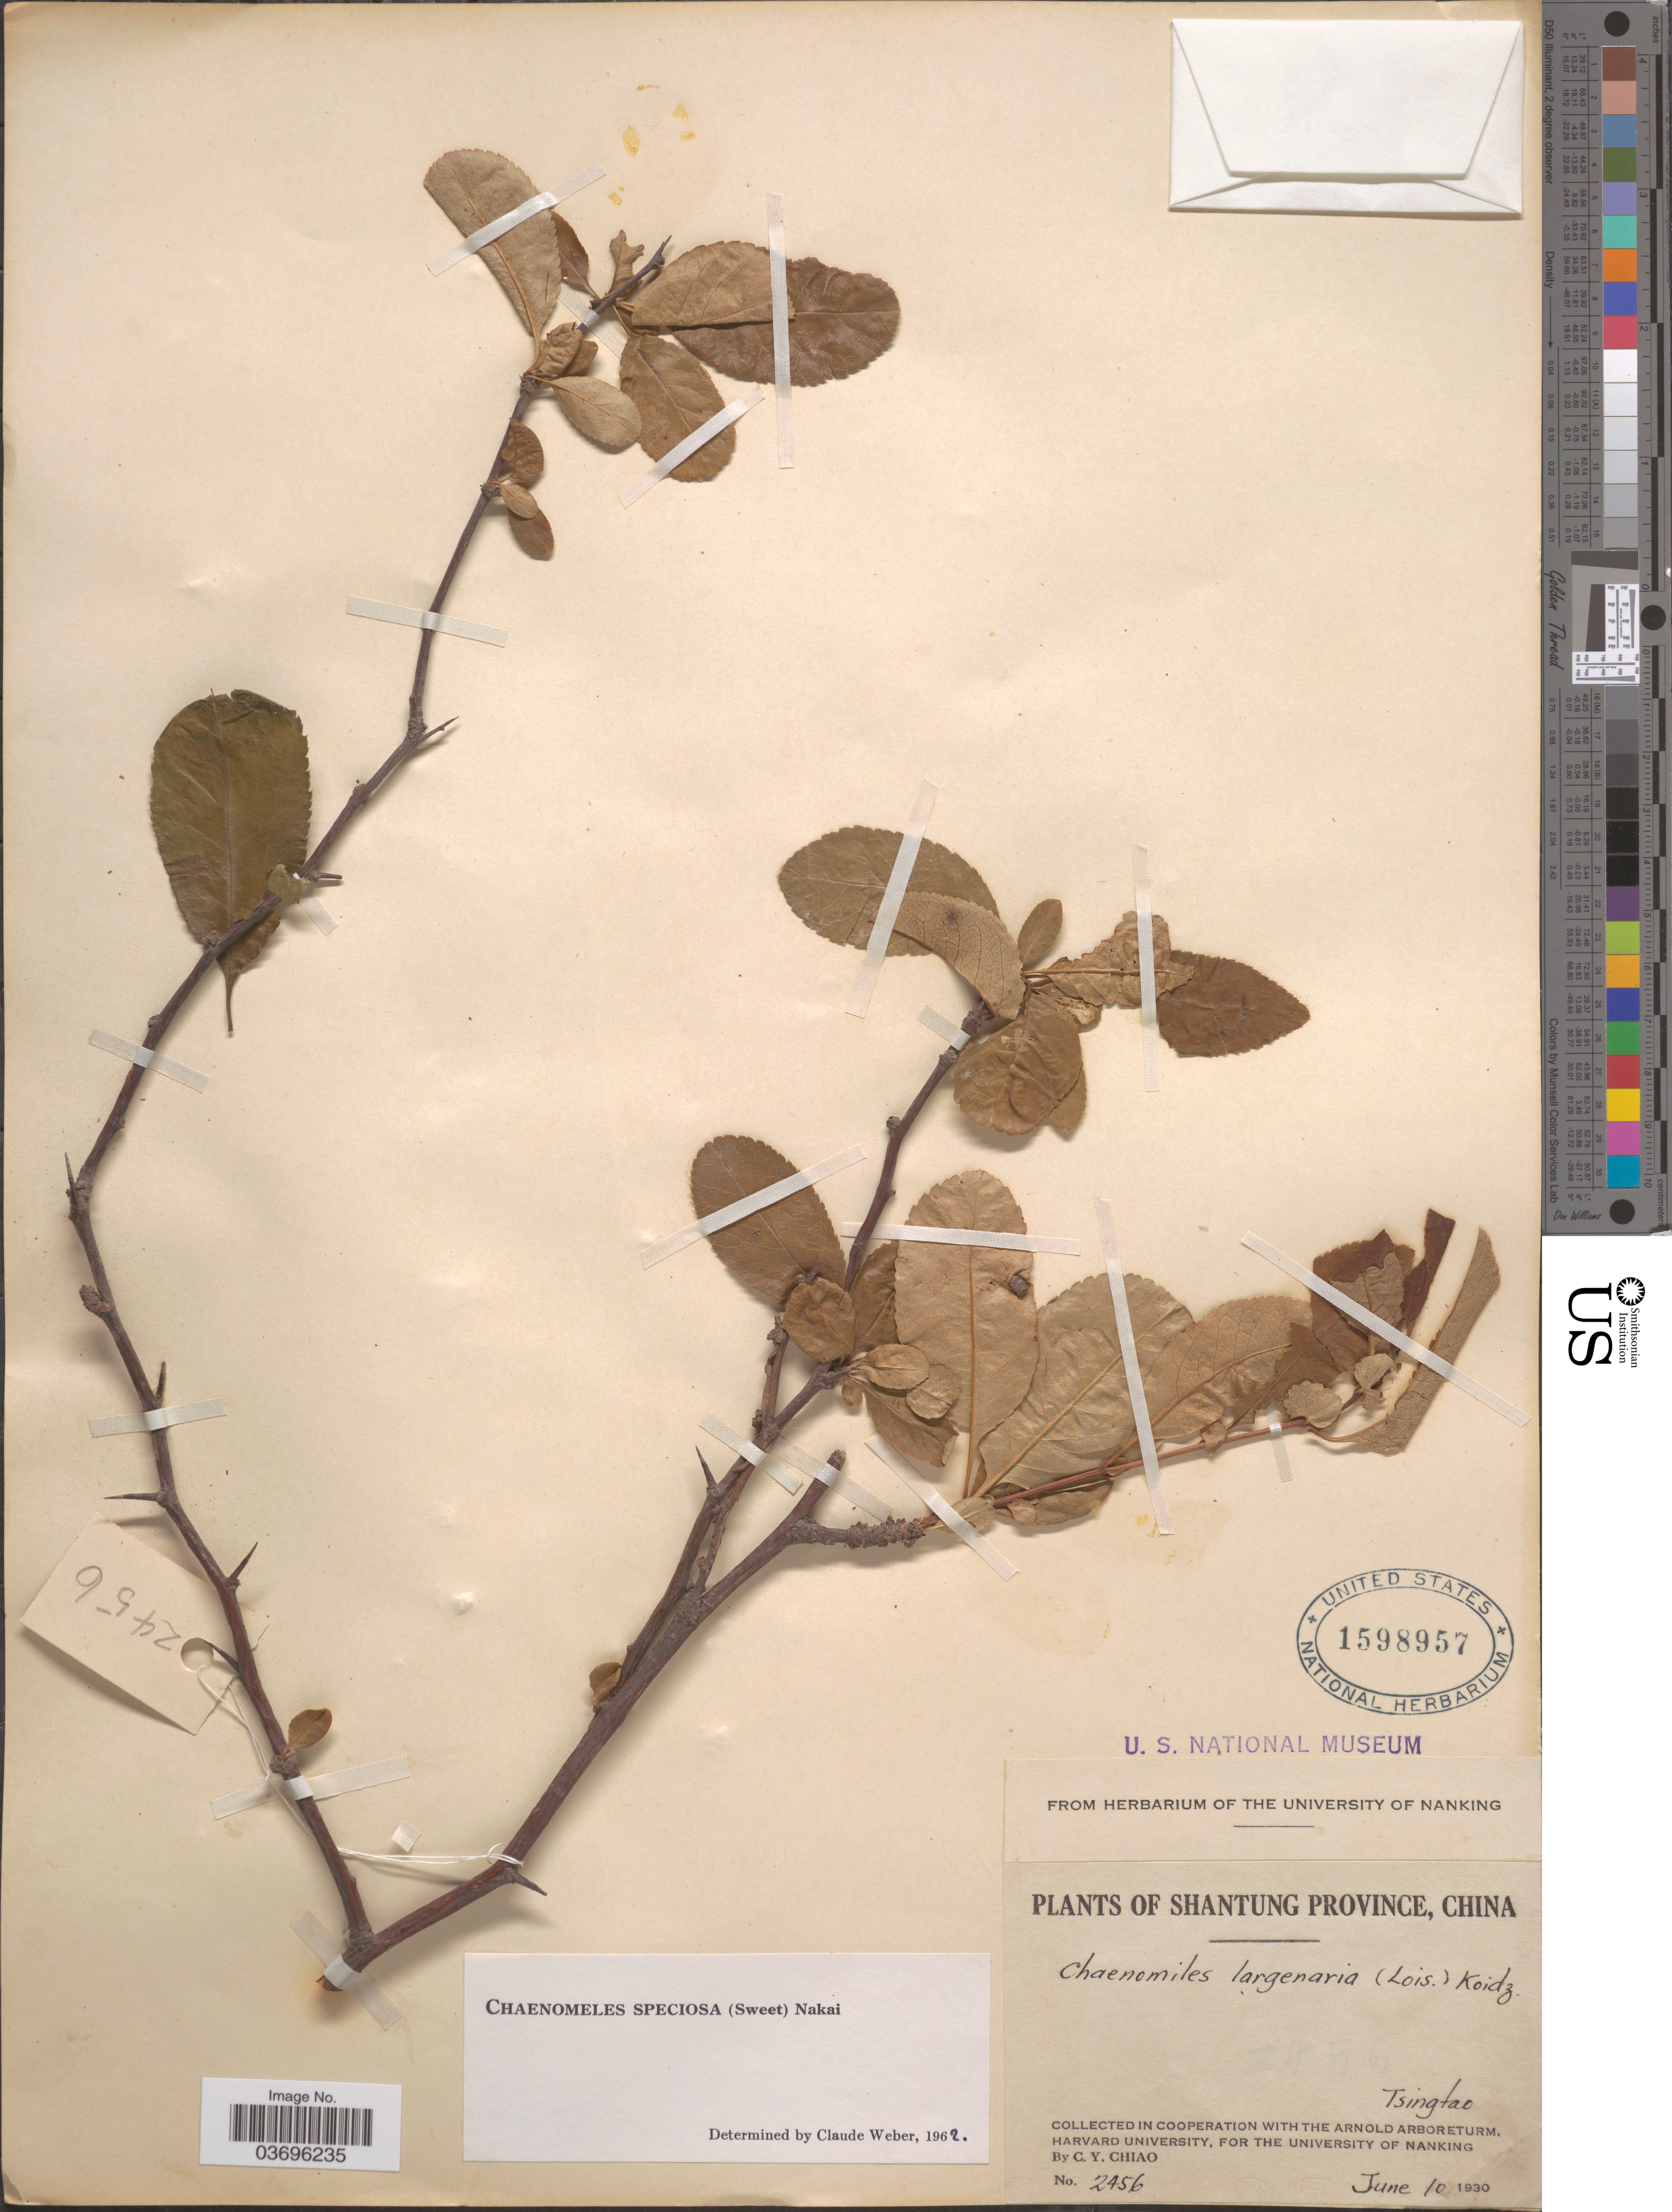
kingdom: Plantae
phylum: Tracheophyta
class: Magnoliopsida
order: Rosales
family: Rosaceae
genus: Chaenomeles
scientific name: Chaenomeles speciosa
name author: (Sweet) Nakai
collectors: C. Y. Chiao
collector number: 2456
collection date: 1930-06-10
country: China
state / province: Shandong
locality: Shantung Province. Tsingtao.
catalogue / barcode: US 1598957